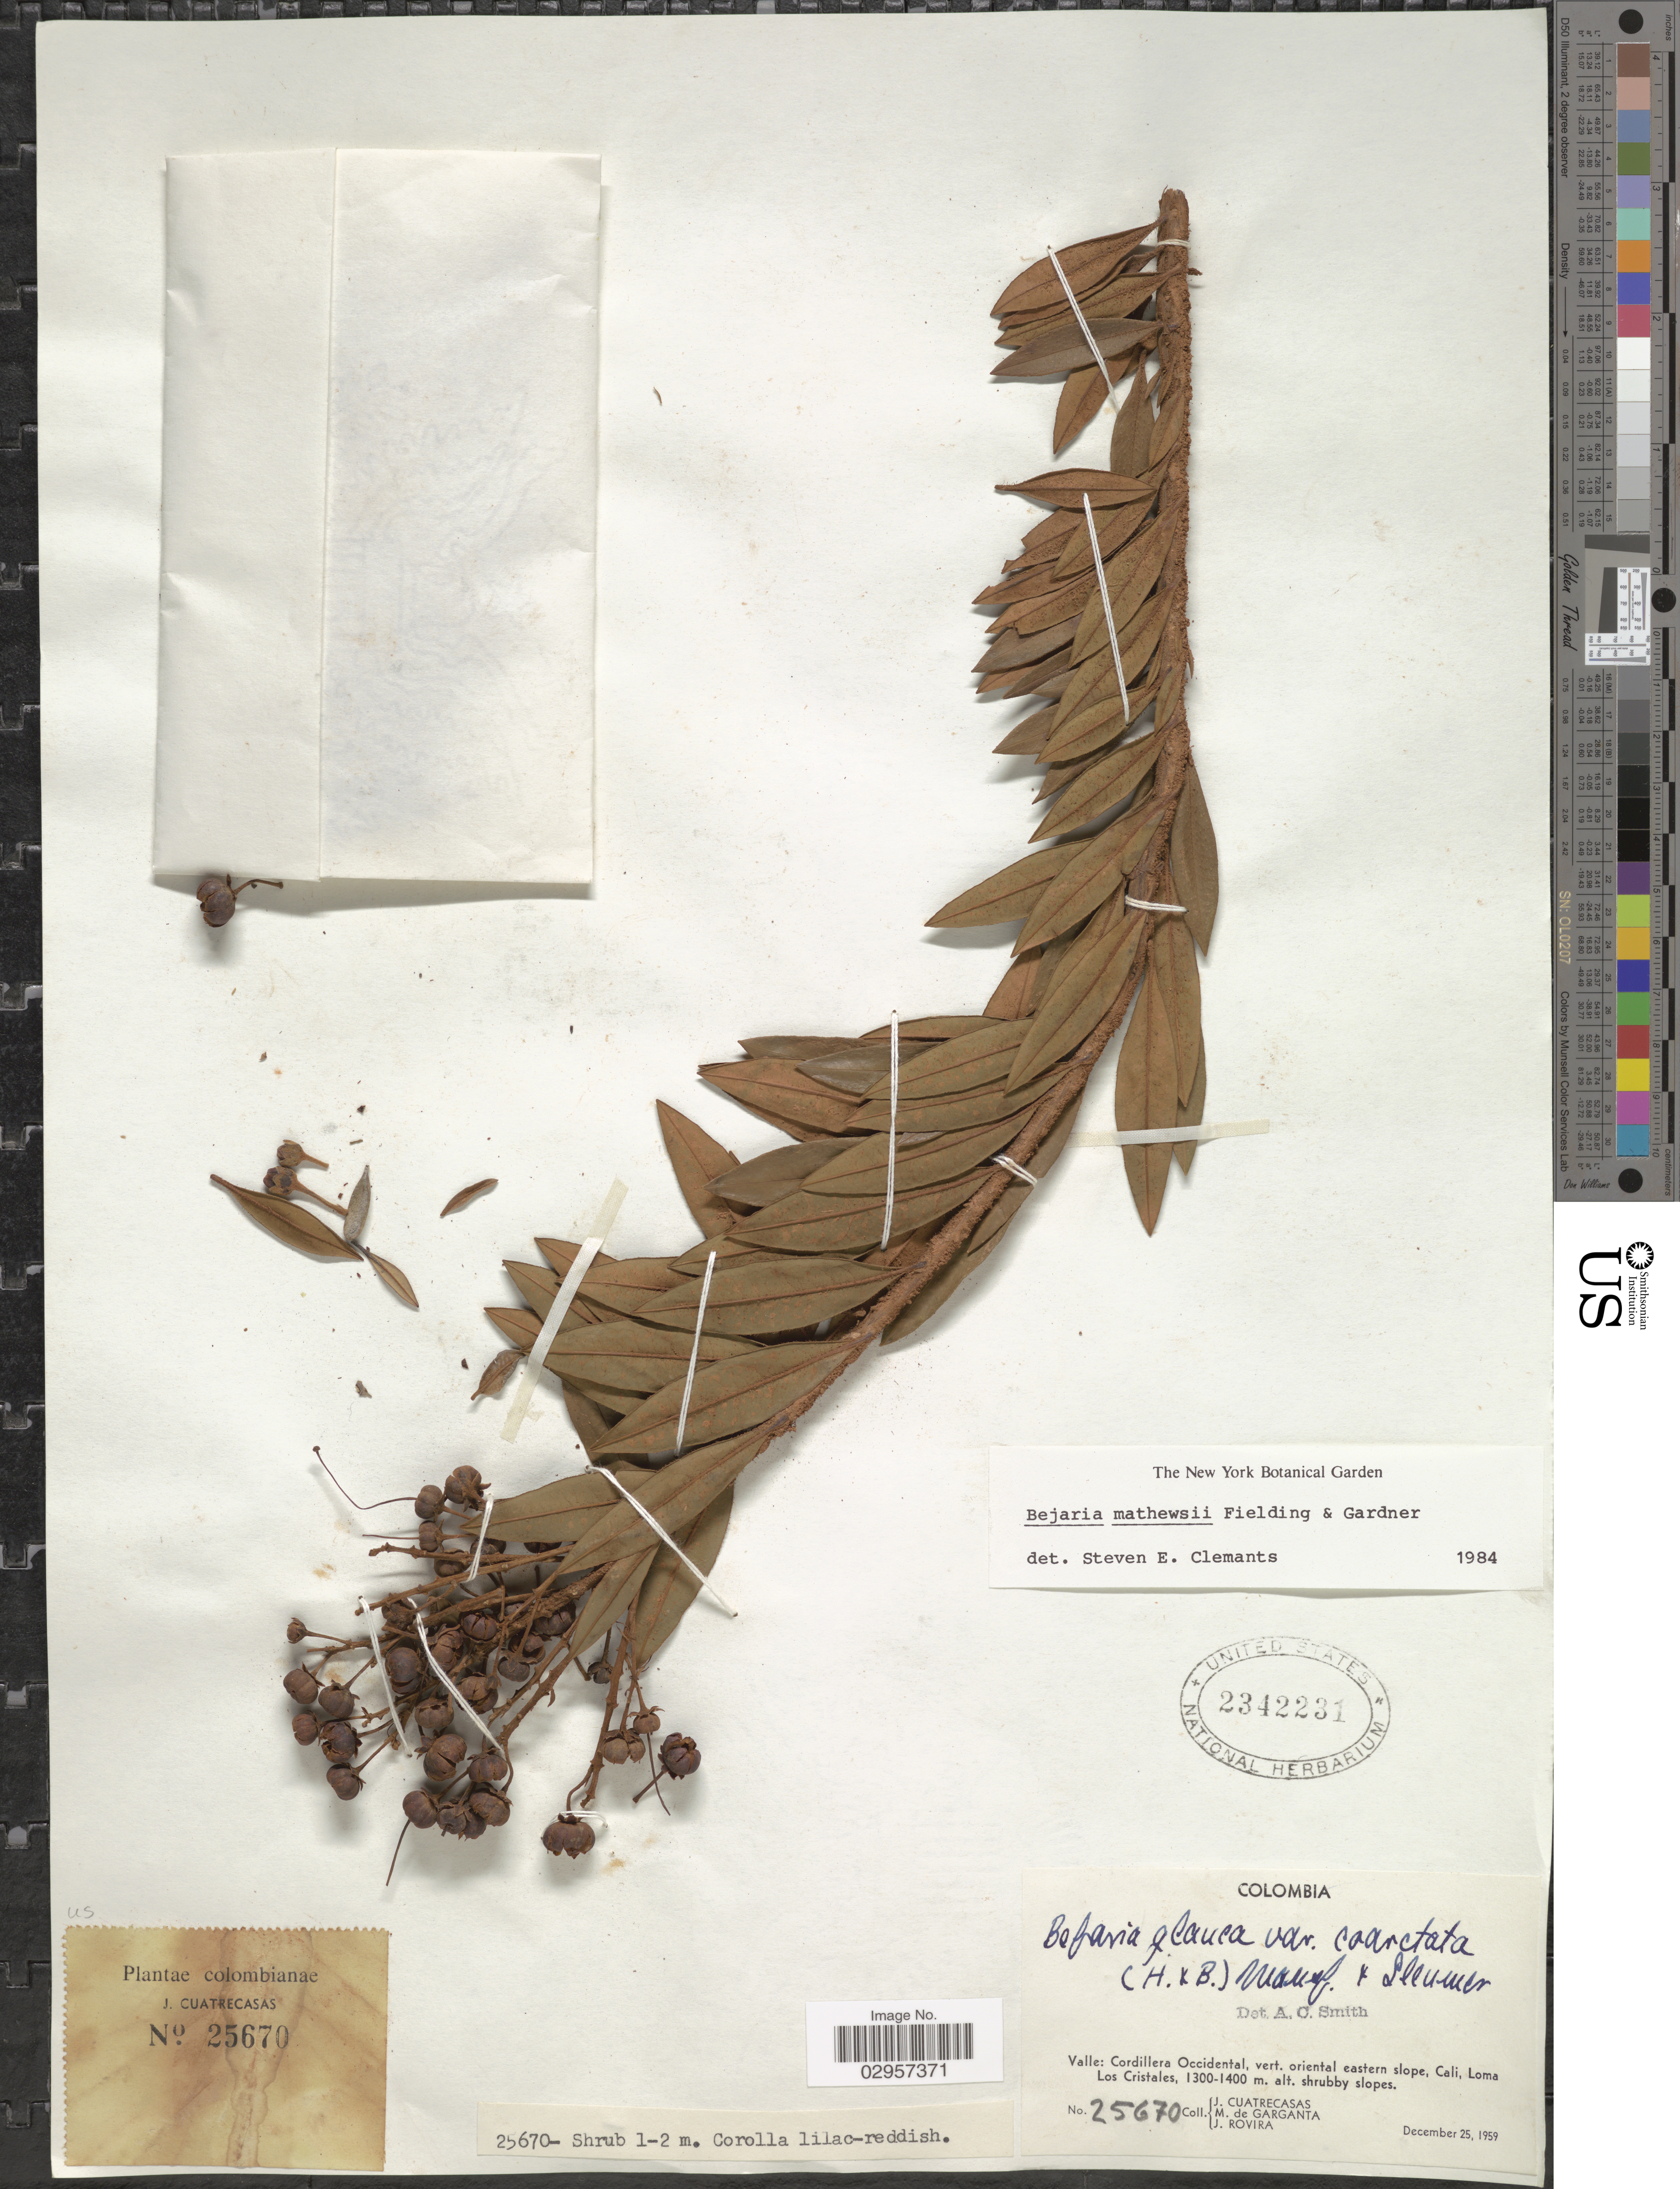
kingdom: Plantae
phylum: Tracheophyta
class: Magnoliopsida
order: Ericales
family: Ericaceae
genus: Bejaria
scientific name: Bejaria mathewsii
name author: Fielding & Gardner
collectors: J. Cuatrecasas, M. Garganta & J. Rovira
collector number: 25670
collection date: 1959-12-25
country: Colombia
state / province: Valle del Cauca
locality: Valle: Cordillera Occidental, vert. oriental eastern slope, Cali, Loma Los Cristales.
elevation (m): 1300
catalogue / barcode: US 2342231